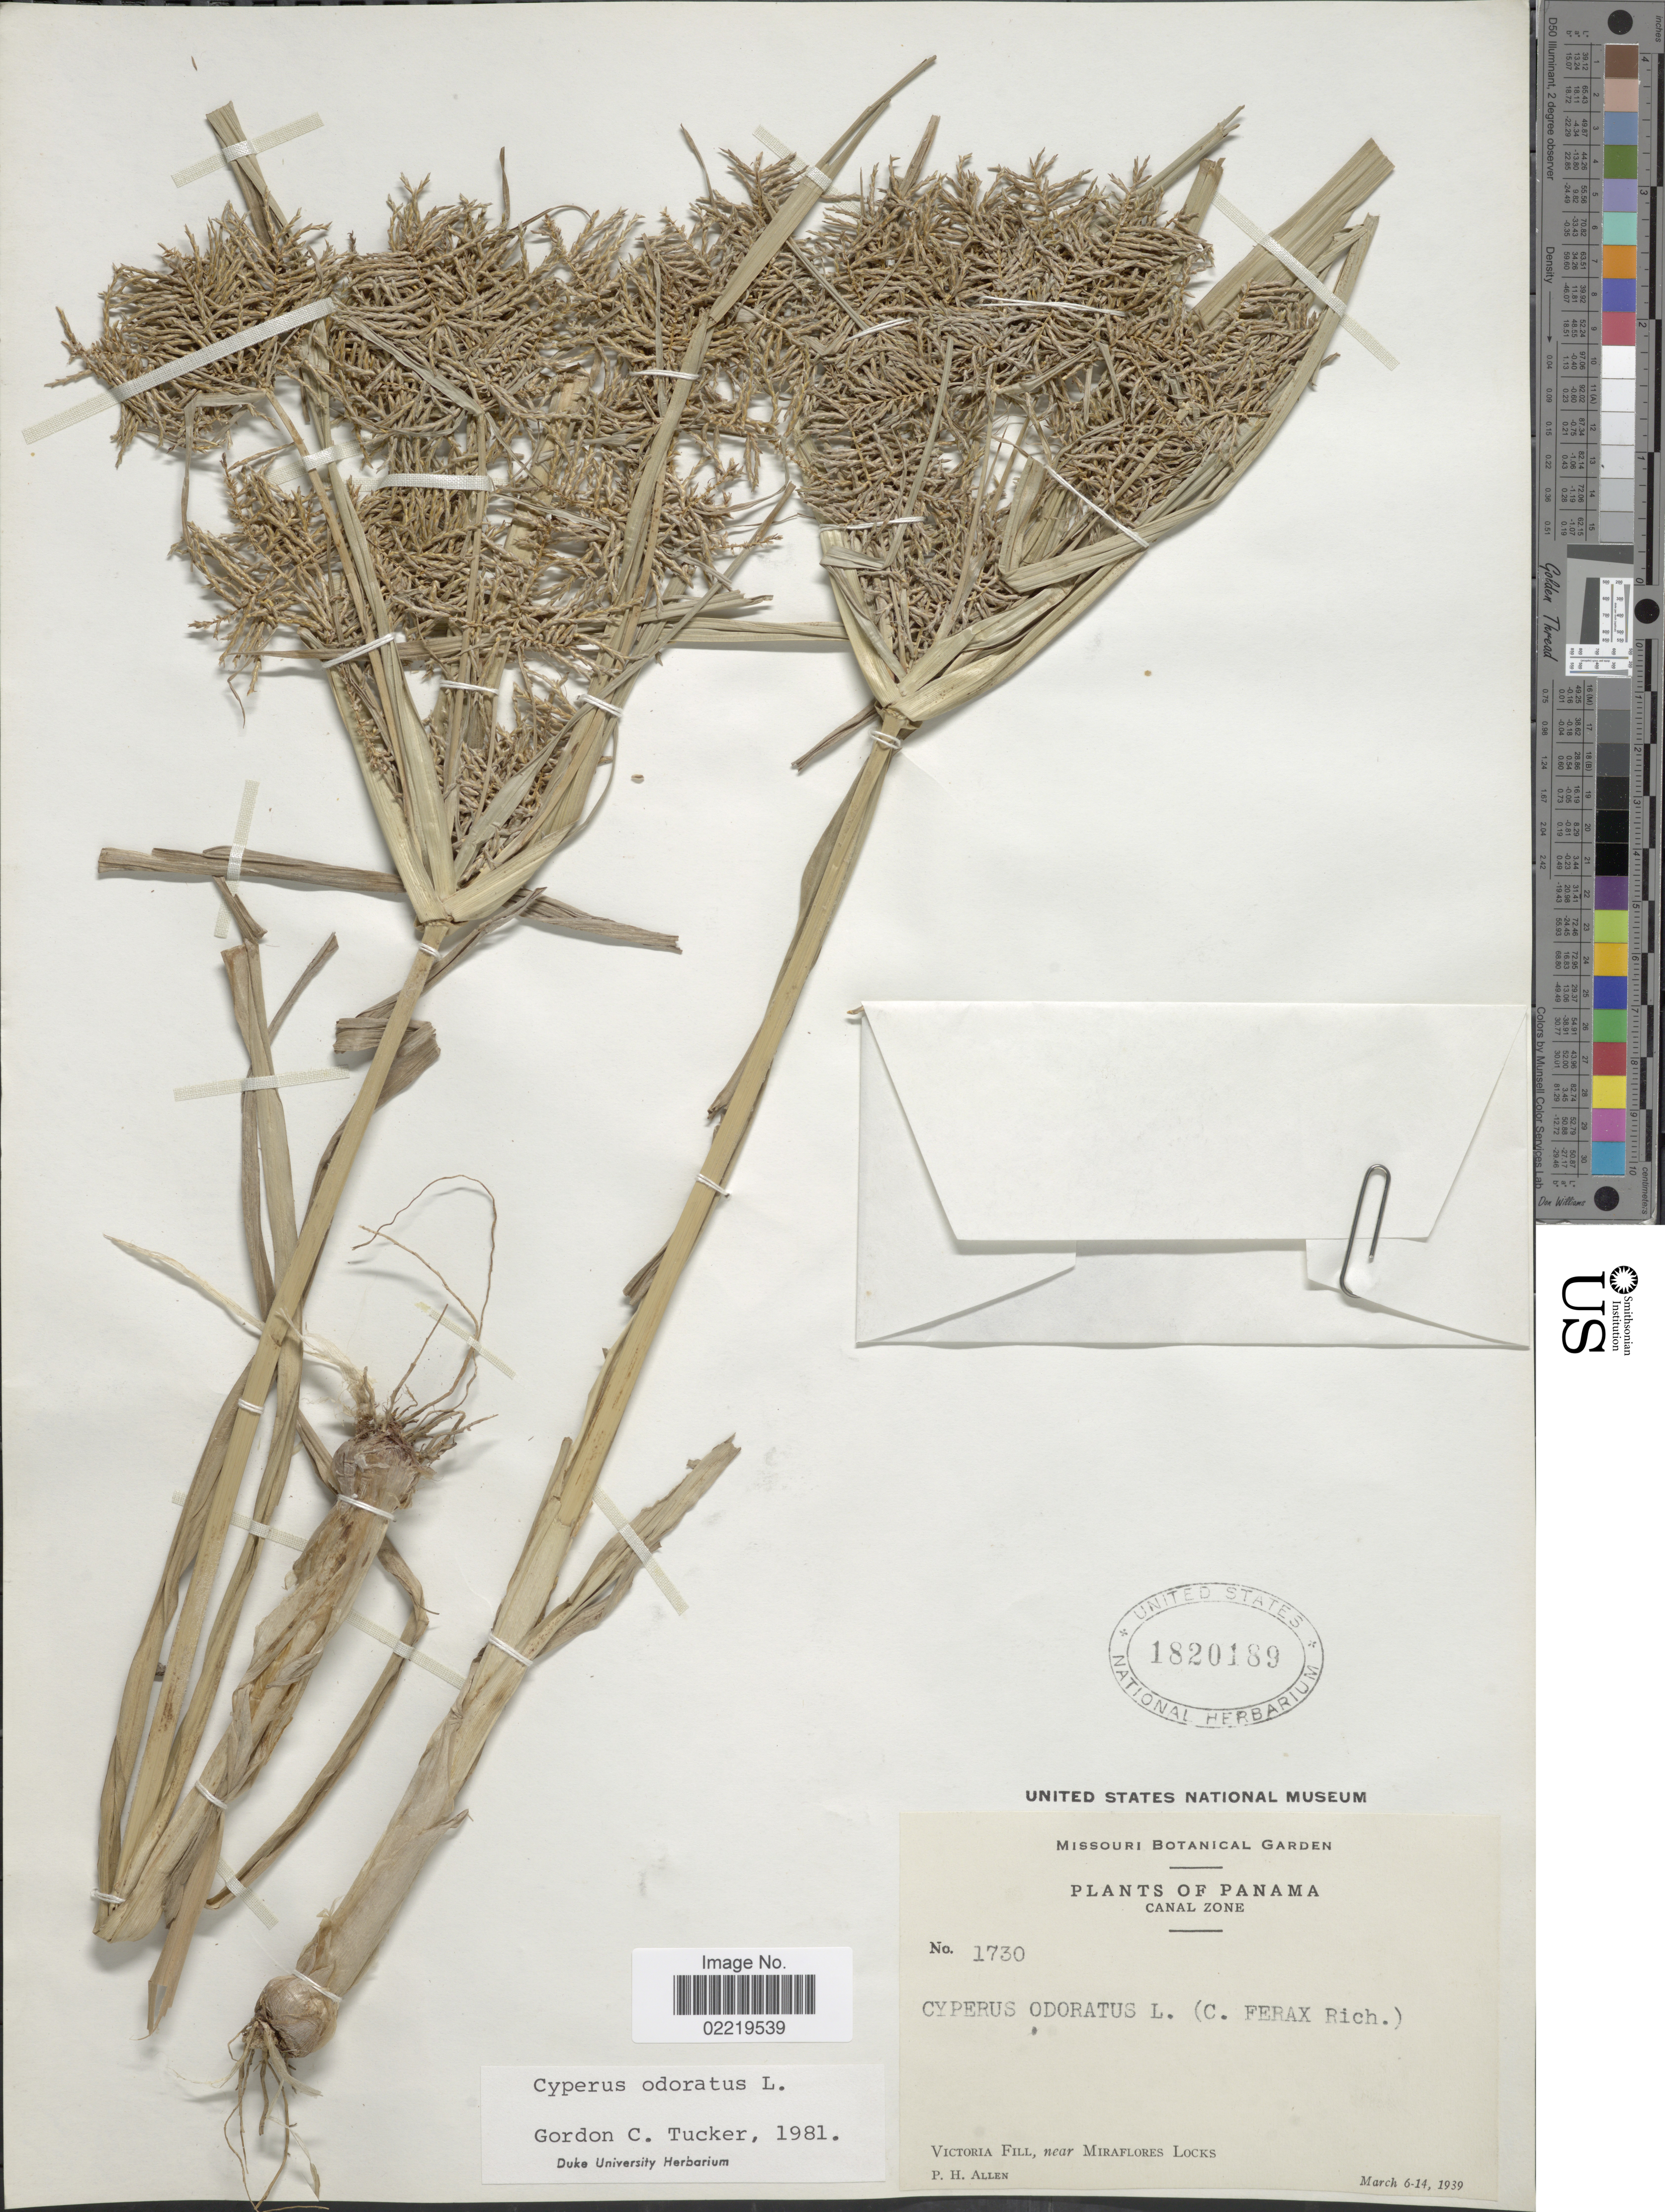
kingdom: Plantae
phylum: Tracheophyta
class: Liliopsida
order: Poales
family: Cyperaceae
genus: Cyperus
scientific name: Cyperus odoratus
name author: L.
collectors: P. H. Allen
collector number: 1730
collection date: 1939-03-06/1939-03-14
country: Panama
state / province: Panamá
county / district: Canal Zone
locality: Canal Zone, Victoria Fill, near Miraflores Locks.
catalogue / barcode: US 1820189